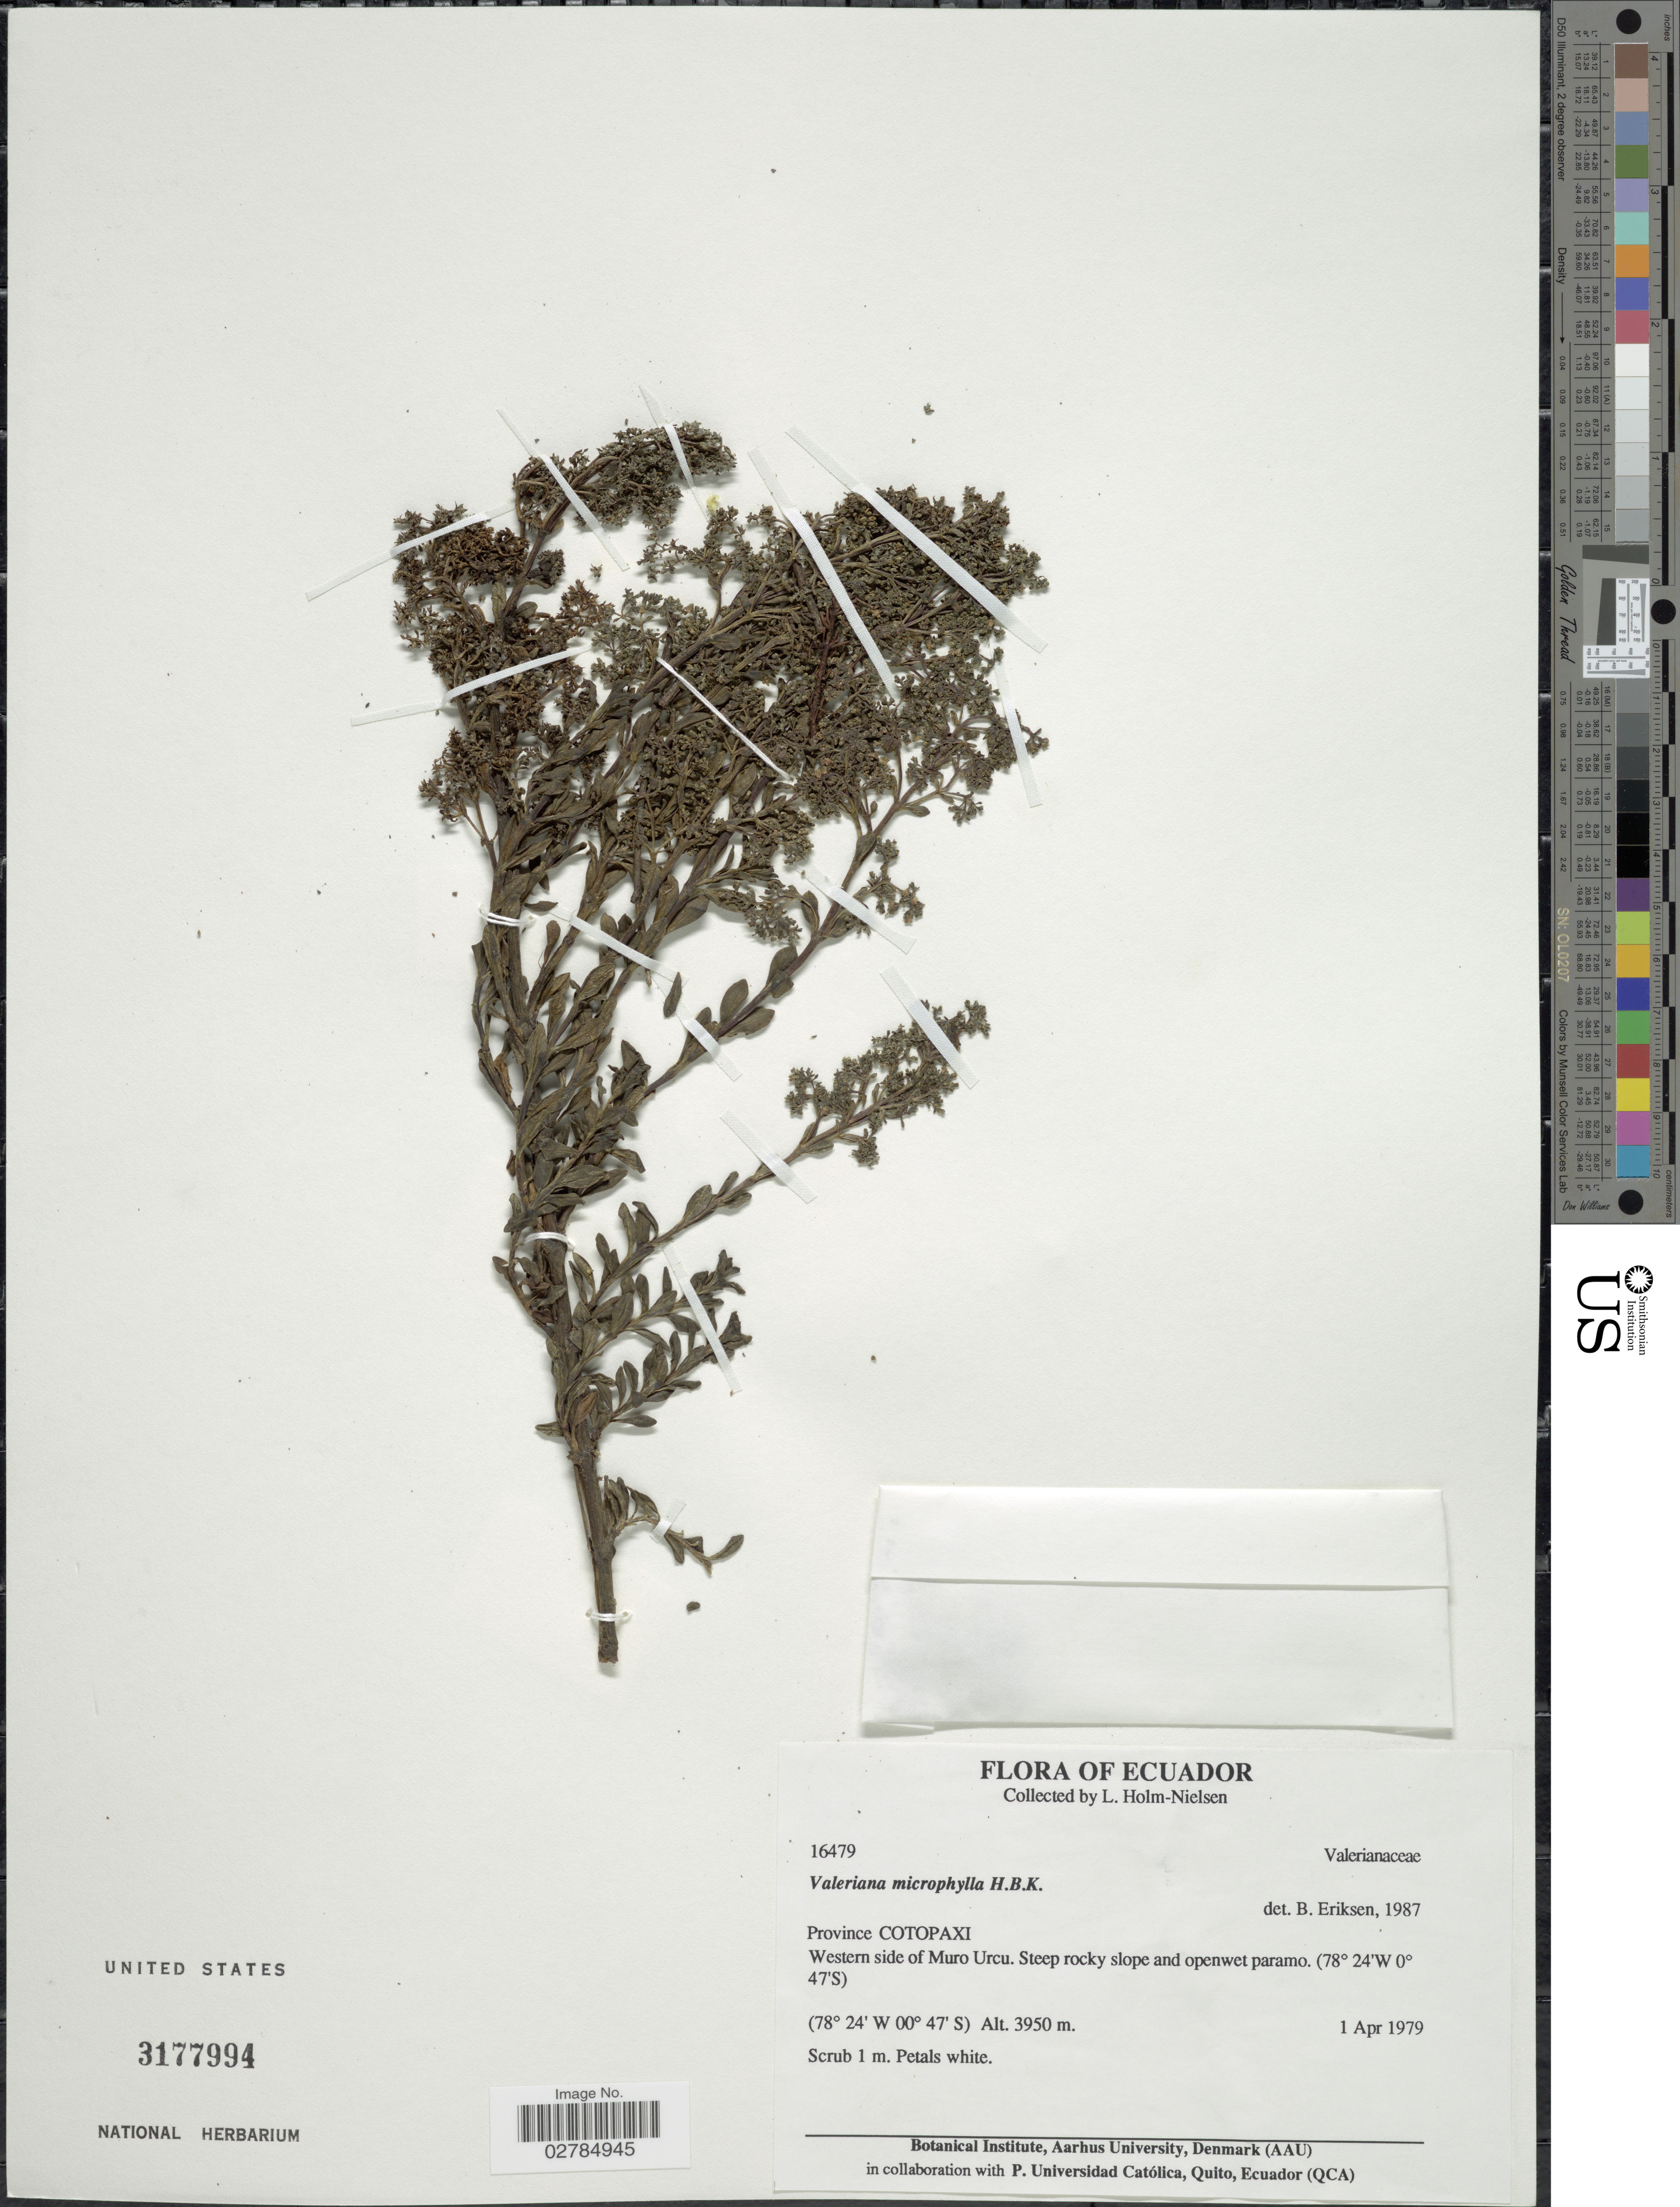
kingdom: Plantae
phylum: Tracheophyta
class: Magnoliopsida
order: Dipsacales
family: Caprifoliaceae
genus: Valeriana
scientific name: Valeriana microphylla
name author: Kunth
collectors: L. Holm-Nielsen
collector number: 16479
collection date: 1979-04-01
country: Ecuador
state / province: Cotopaxi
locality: Western side of Muro Urcu.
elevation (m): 3950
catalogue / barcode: US 3177994